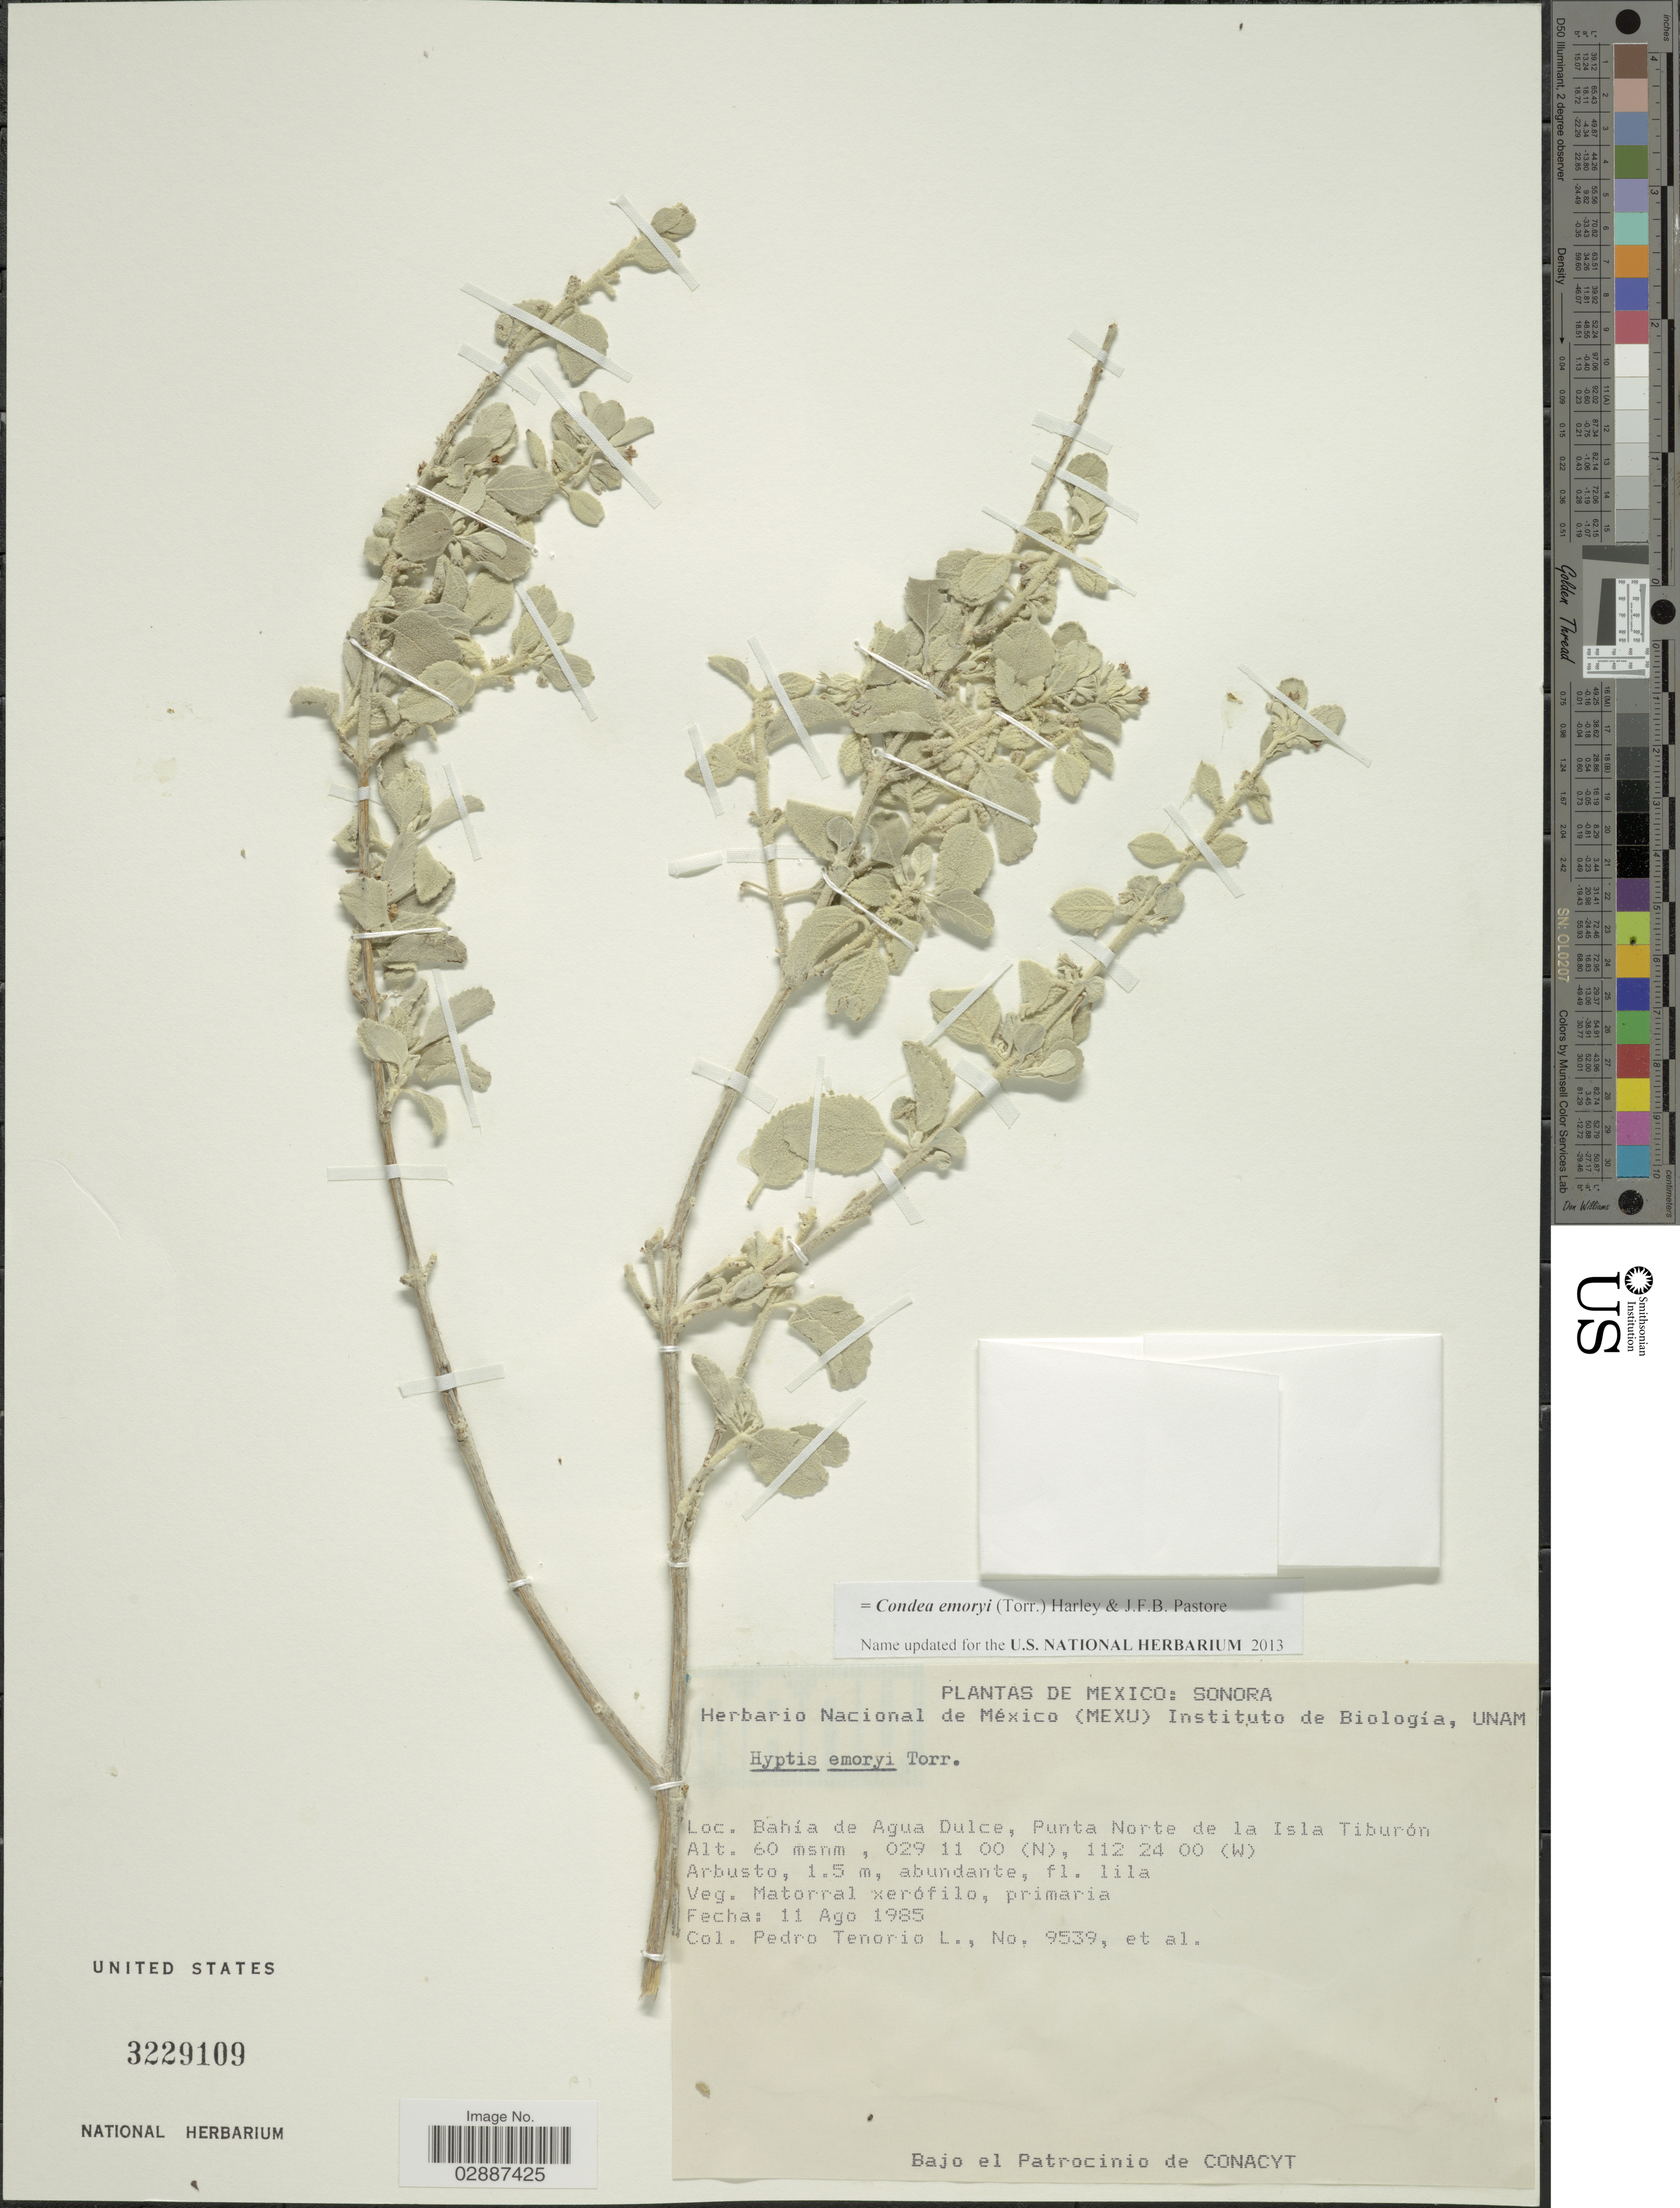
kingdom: Plantae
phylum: Tracheophyta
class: Magnoliopsida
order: Lamiales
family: Lamiaceae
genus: Condea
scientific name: Condea emoryi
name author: (Torr.) Harley & J.F.B. Pastore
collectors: P. Tenorio L. & et al.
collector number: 9539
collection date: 1985-08-11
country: Mexico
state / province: Sonora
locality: Bahía de Agua Dulce, Punta Norte de la Isla Tiburón.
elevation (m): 60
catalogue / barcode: US 3229109